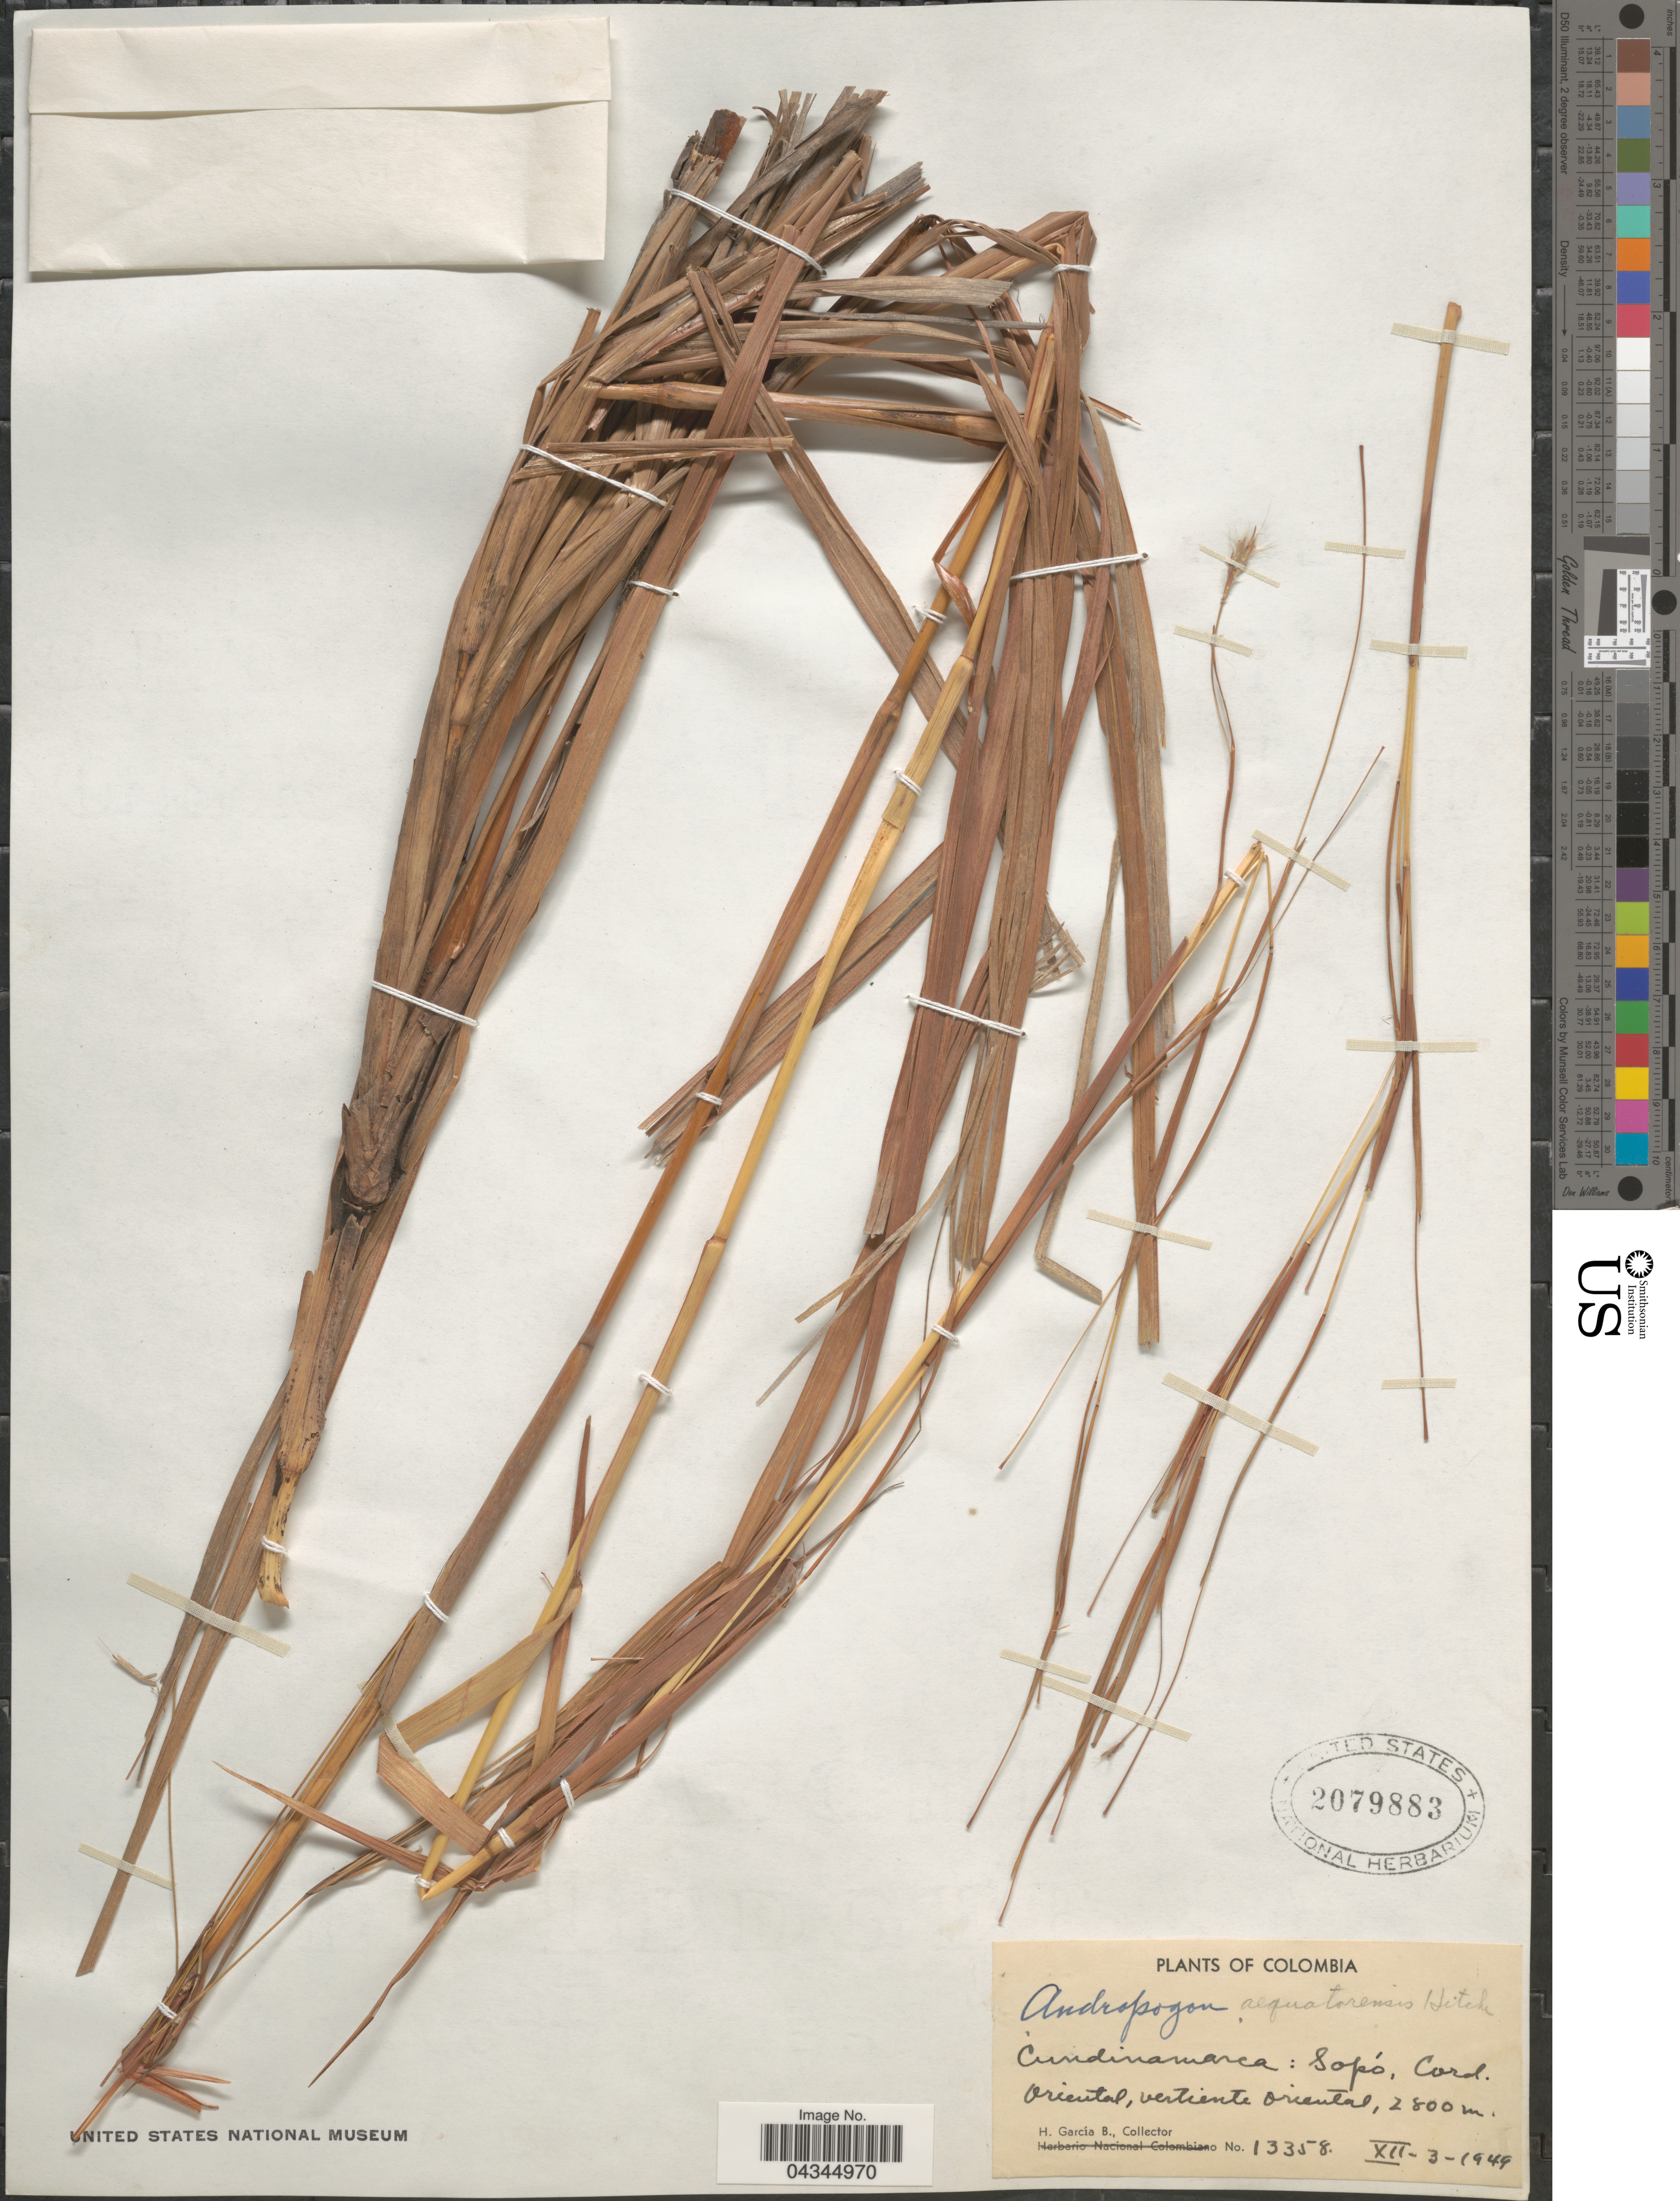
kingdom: Plantae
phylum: Tracheophyta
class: Liliopsida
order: Poales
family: Poaceae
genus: Andropogon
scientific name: Andropogon aequatoriensis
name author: Hitchc.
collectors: H. García B.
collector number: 13358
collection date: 1949-12-03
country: Colombia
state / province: Cundinamarca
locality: Sopó, Cord. Oriental, vertiente Oriental.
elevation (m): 2800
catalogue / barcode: US 2079883